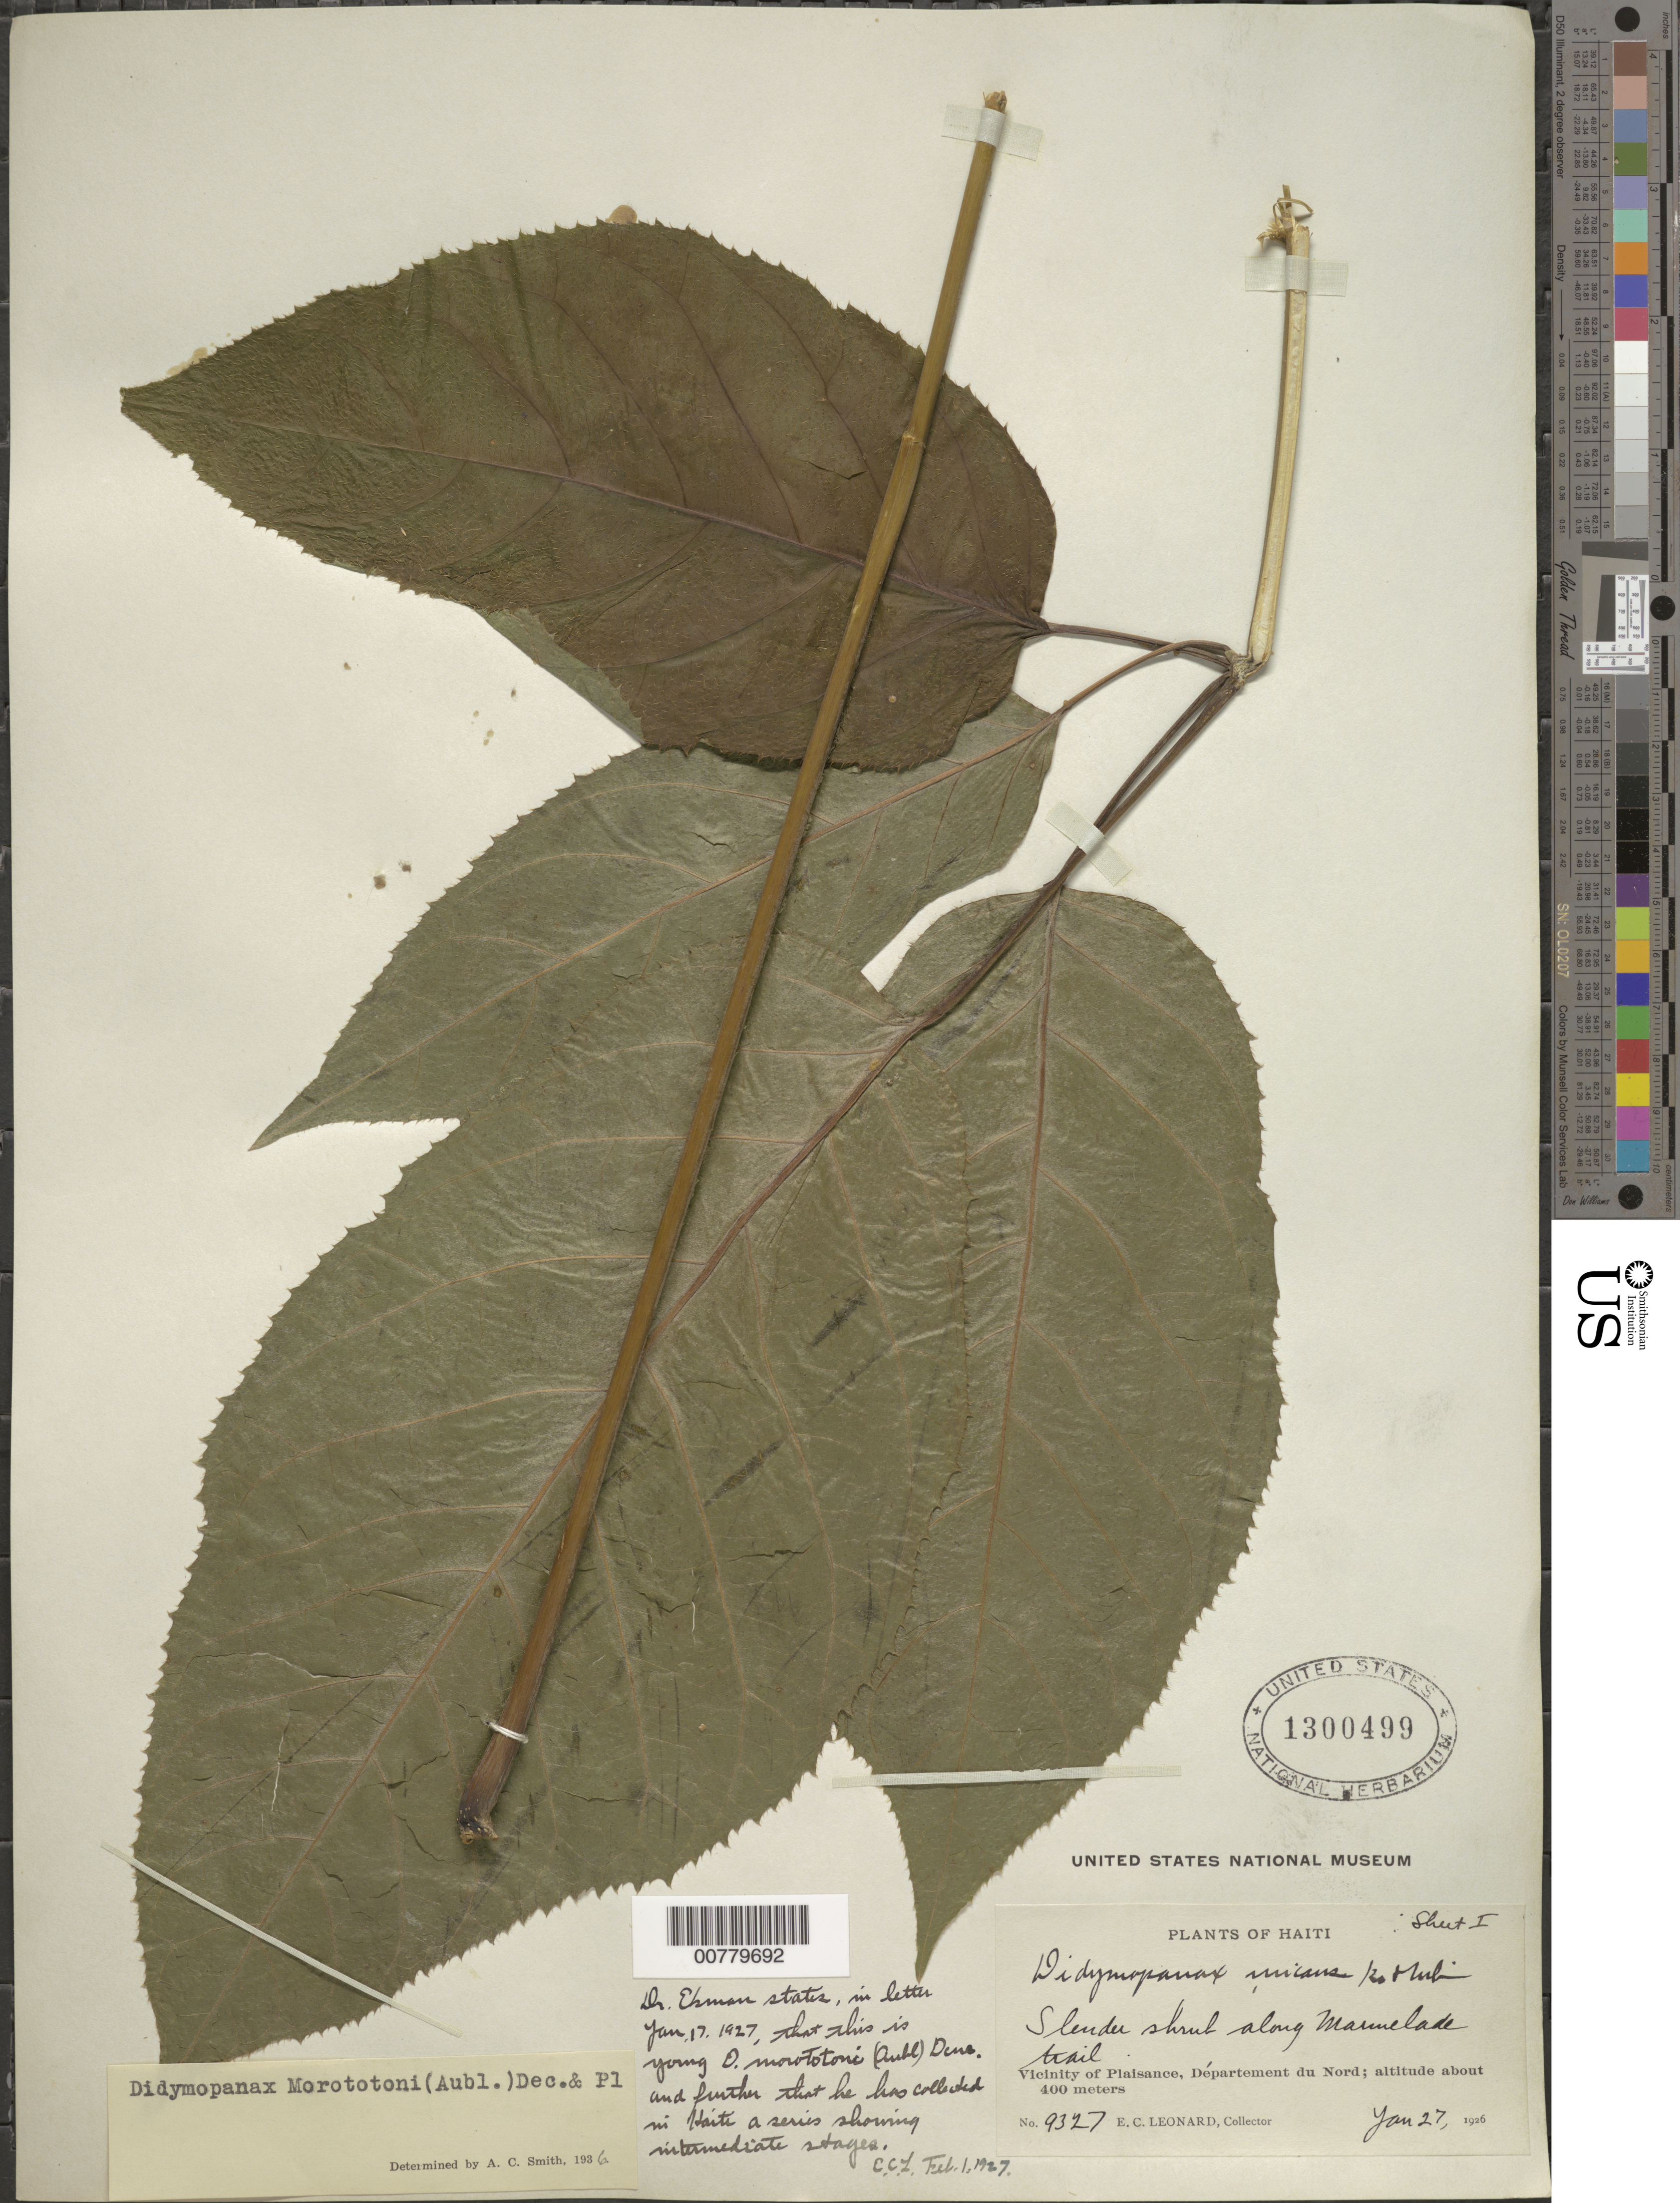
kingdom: Plantae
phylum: Tracheophyta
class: Magnoliopsida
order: Apiales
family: Araliaceae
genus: Schefflera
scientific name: Schefflera morototoni (Aubl.) Maguire, Steyerm. & Frodin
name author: (Aubl.) Maguire et al.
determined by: Smith, A. C.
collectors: E. C. Leonard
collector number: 9327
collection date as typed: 27 Jan 1926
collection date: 1926-01-27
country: Haiti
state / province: Nord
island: Hispaniola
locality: Vicinity of Plaisance, along Marmelade trail.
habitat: Along trail.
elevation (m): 400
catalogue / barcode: US 1300499